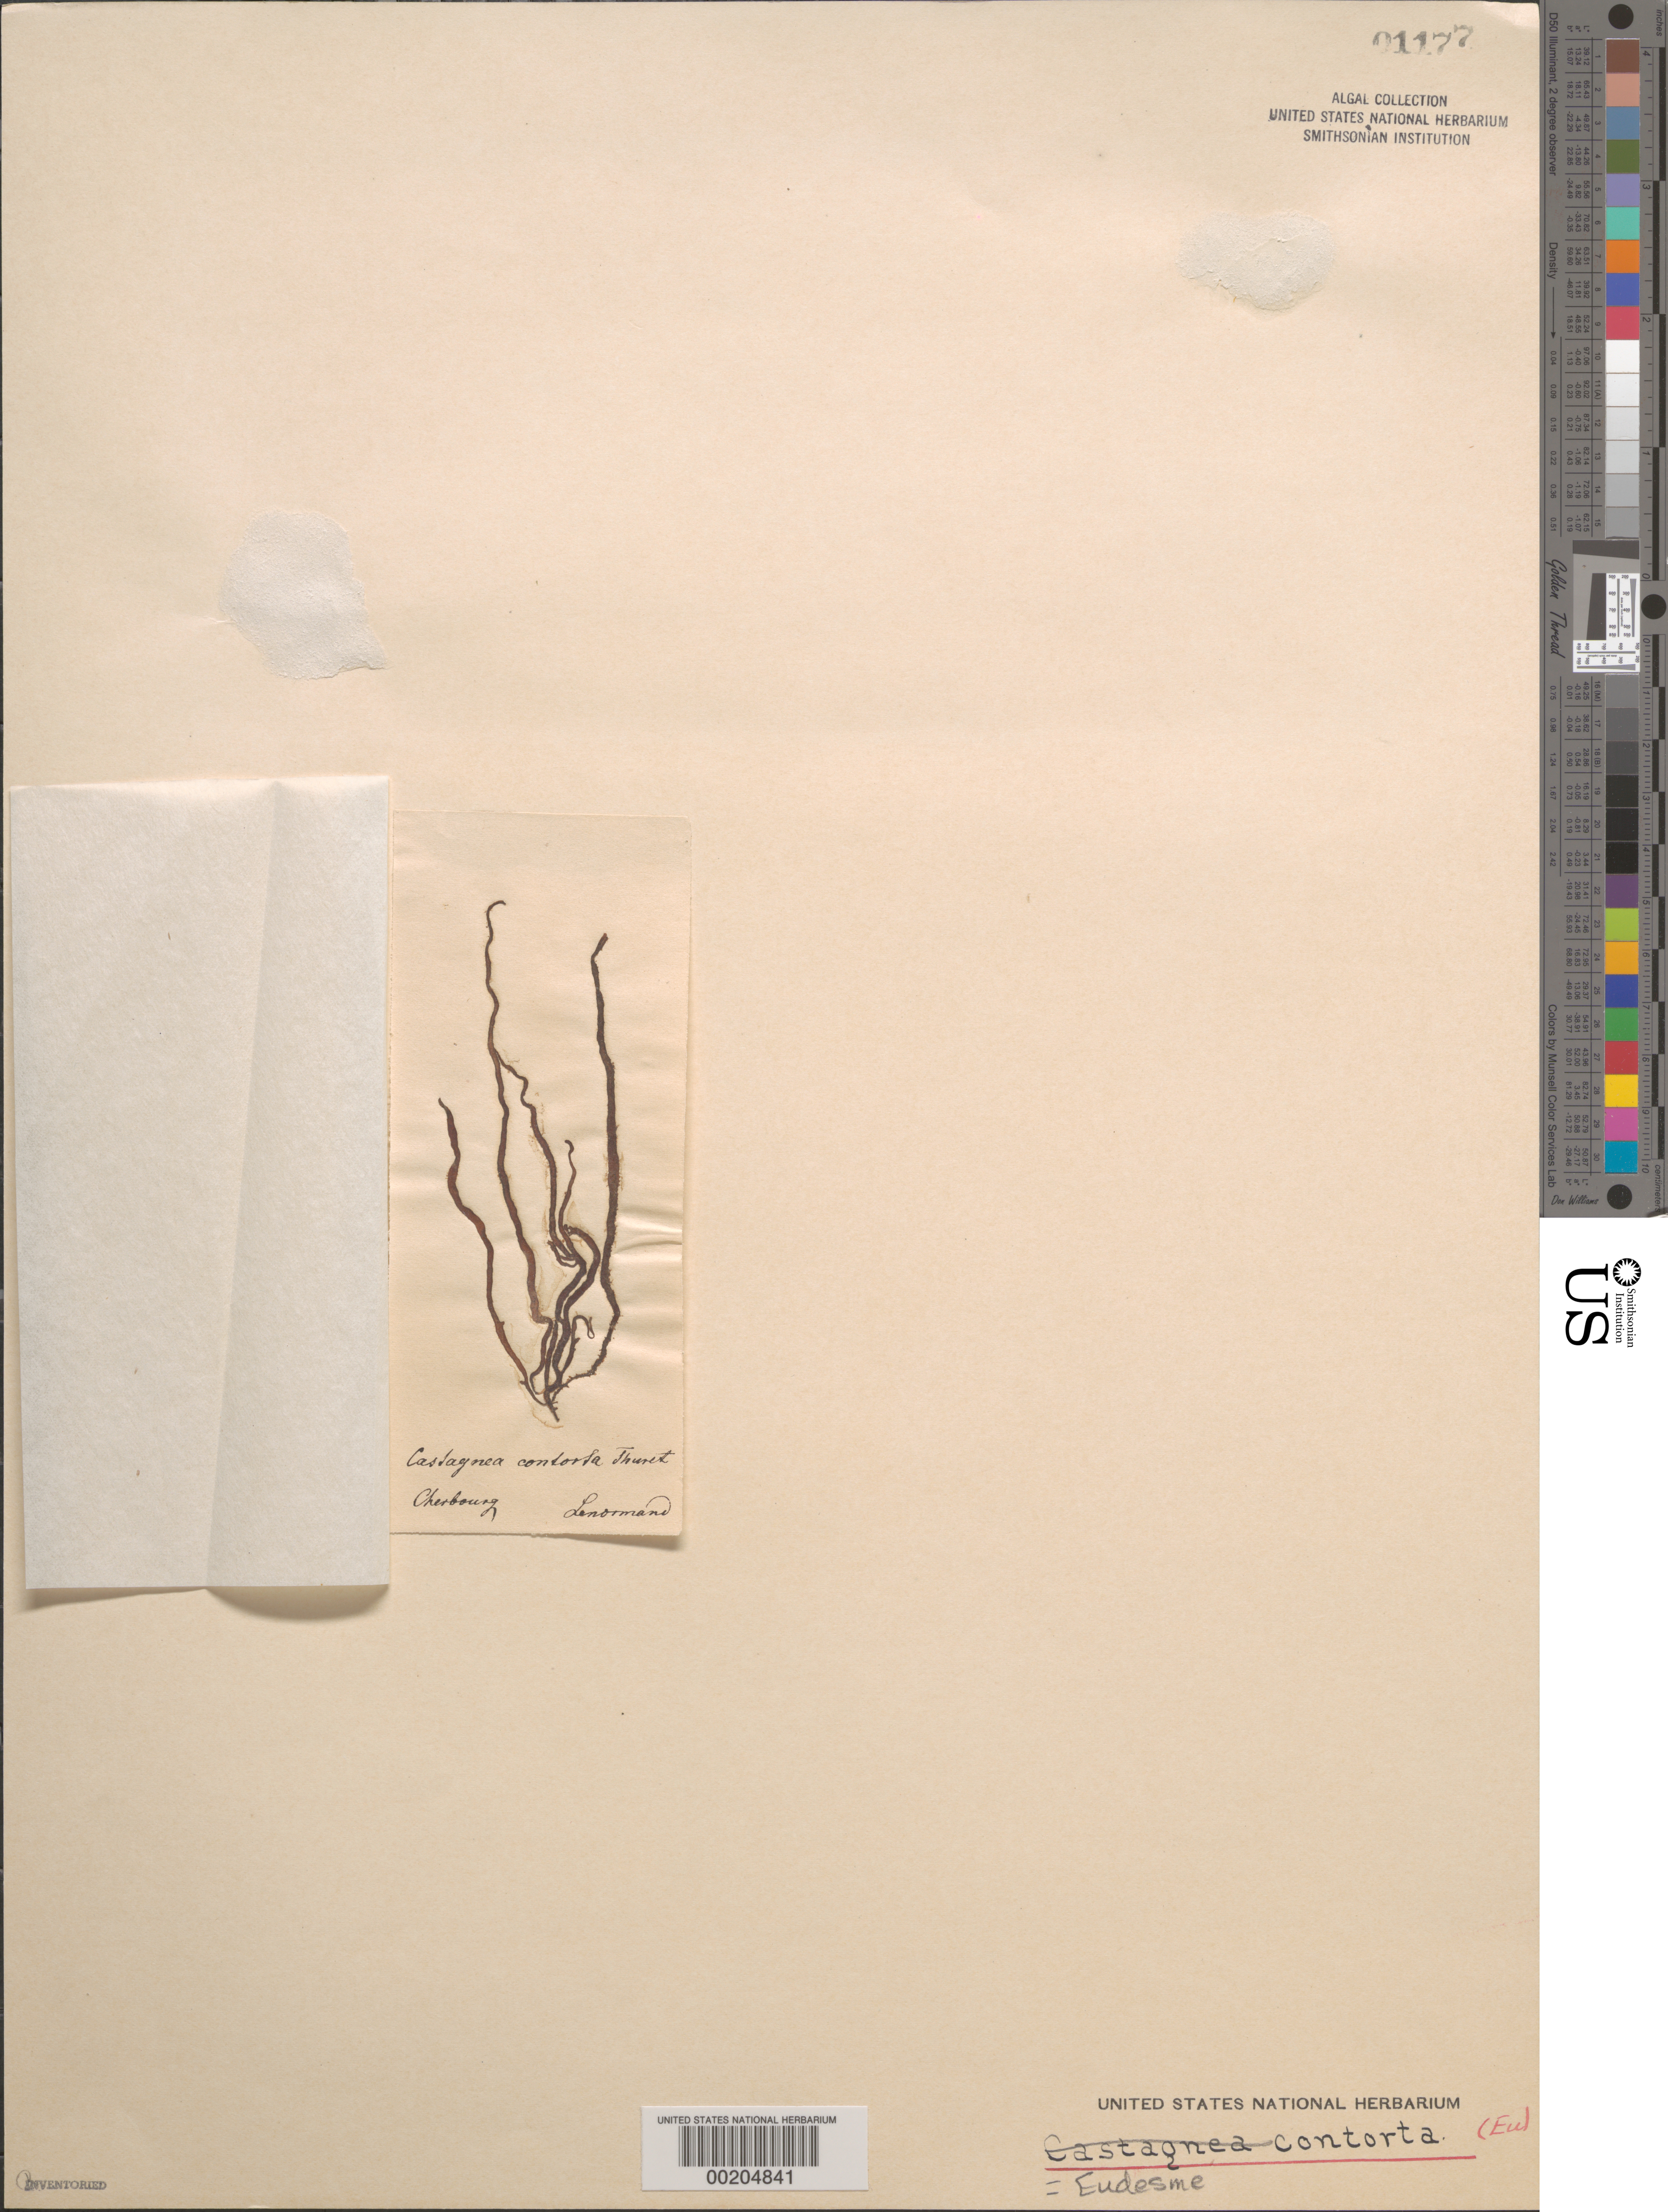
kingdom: Chromista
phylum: Ochrophyta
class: Phaeophyceae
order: Ectocarpales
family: Chordariaceae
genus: Eudesme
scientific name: Eudesme contorta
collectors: S. Lenormand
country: France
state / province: Normandie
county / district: Manche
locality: Cherbourg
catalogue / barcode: US 1177